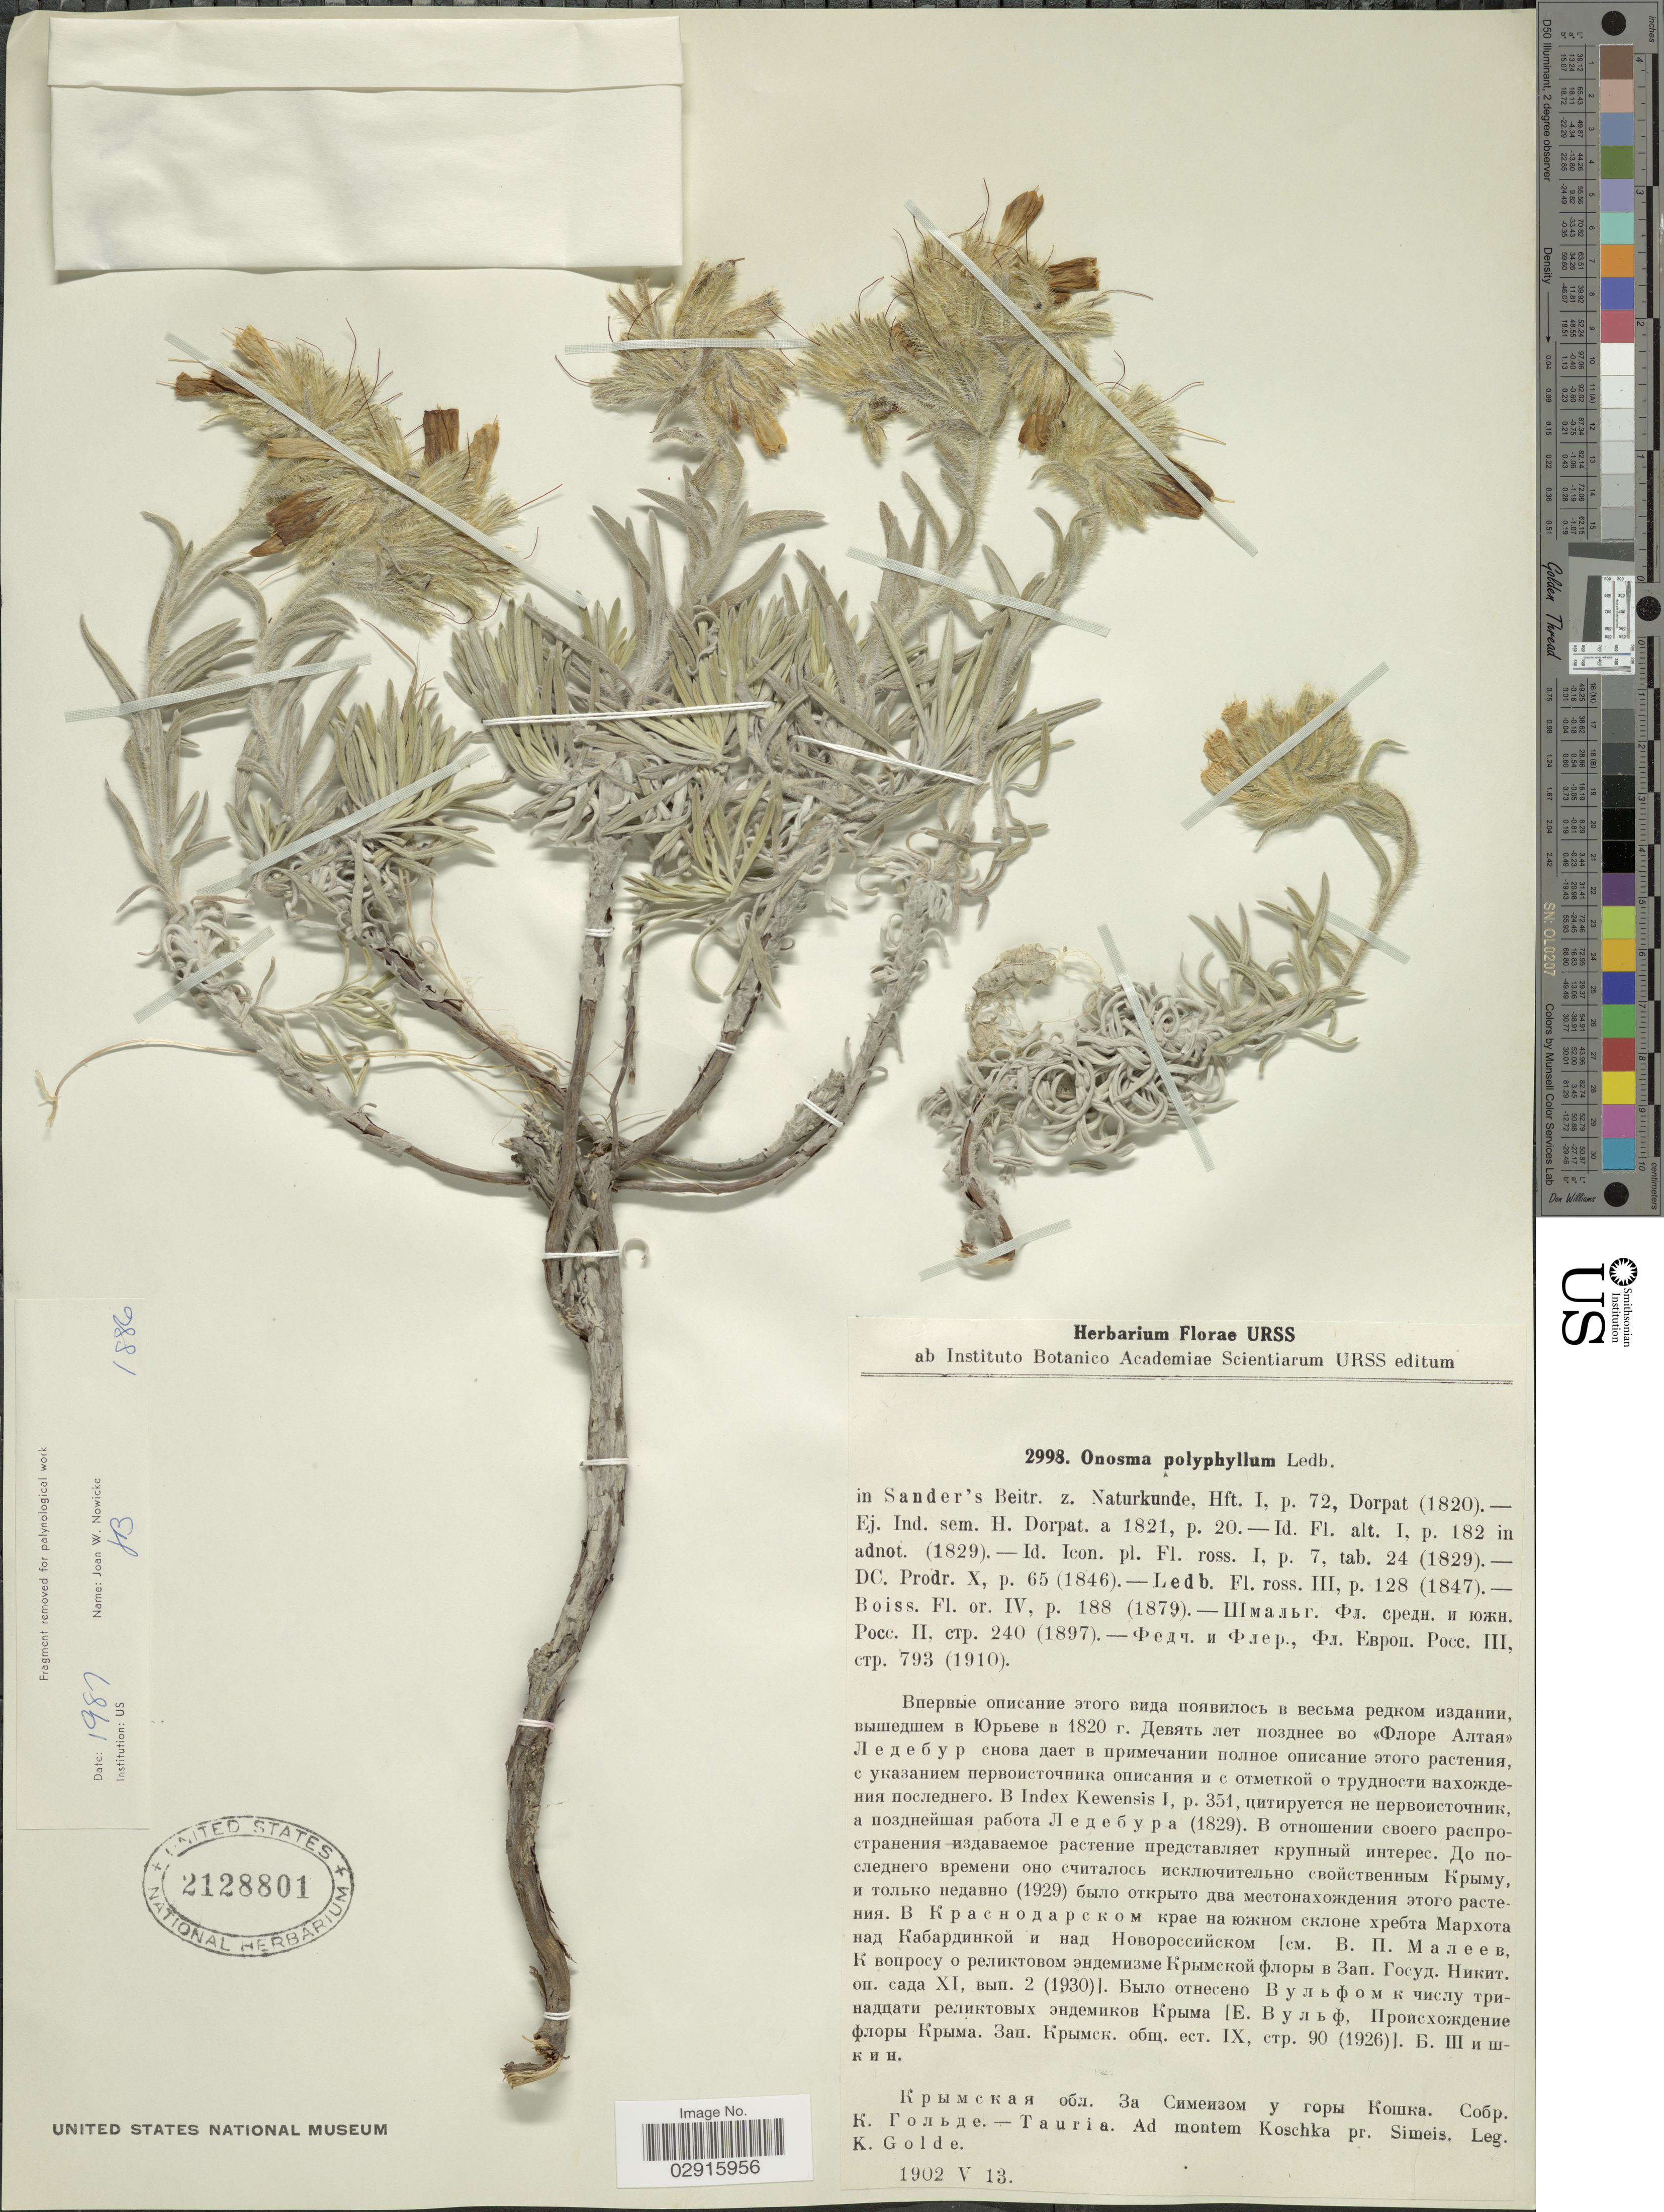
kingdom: Plantae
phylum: Tracheophyta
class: Magnoliopsida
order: Boraginales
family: Boraginaceae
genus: Onosma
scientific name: Onosma polyphylla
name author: Ledeb.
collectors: K. Golde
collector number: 2998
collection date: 1902-05-13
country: Ukraine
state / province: Crimea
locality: Tauria, Ad montem Koschka pr. Simeis.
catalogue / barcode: US 2128801